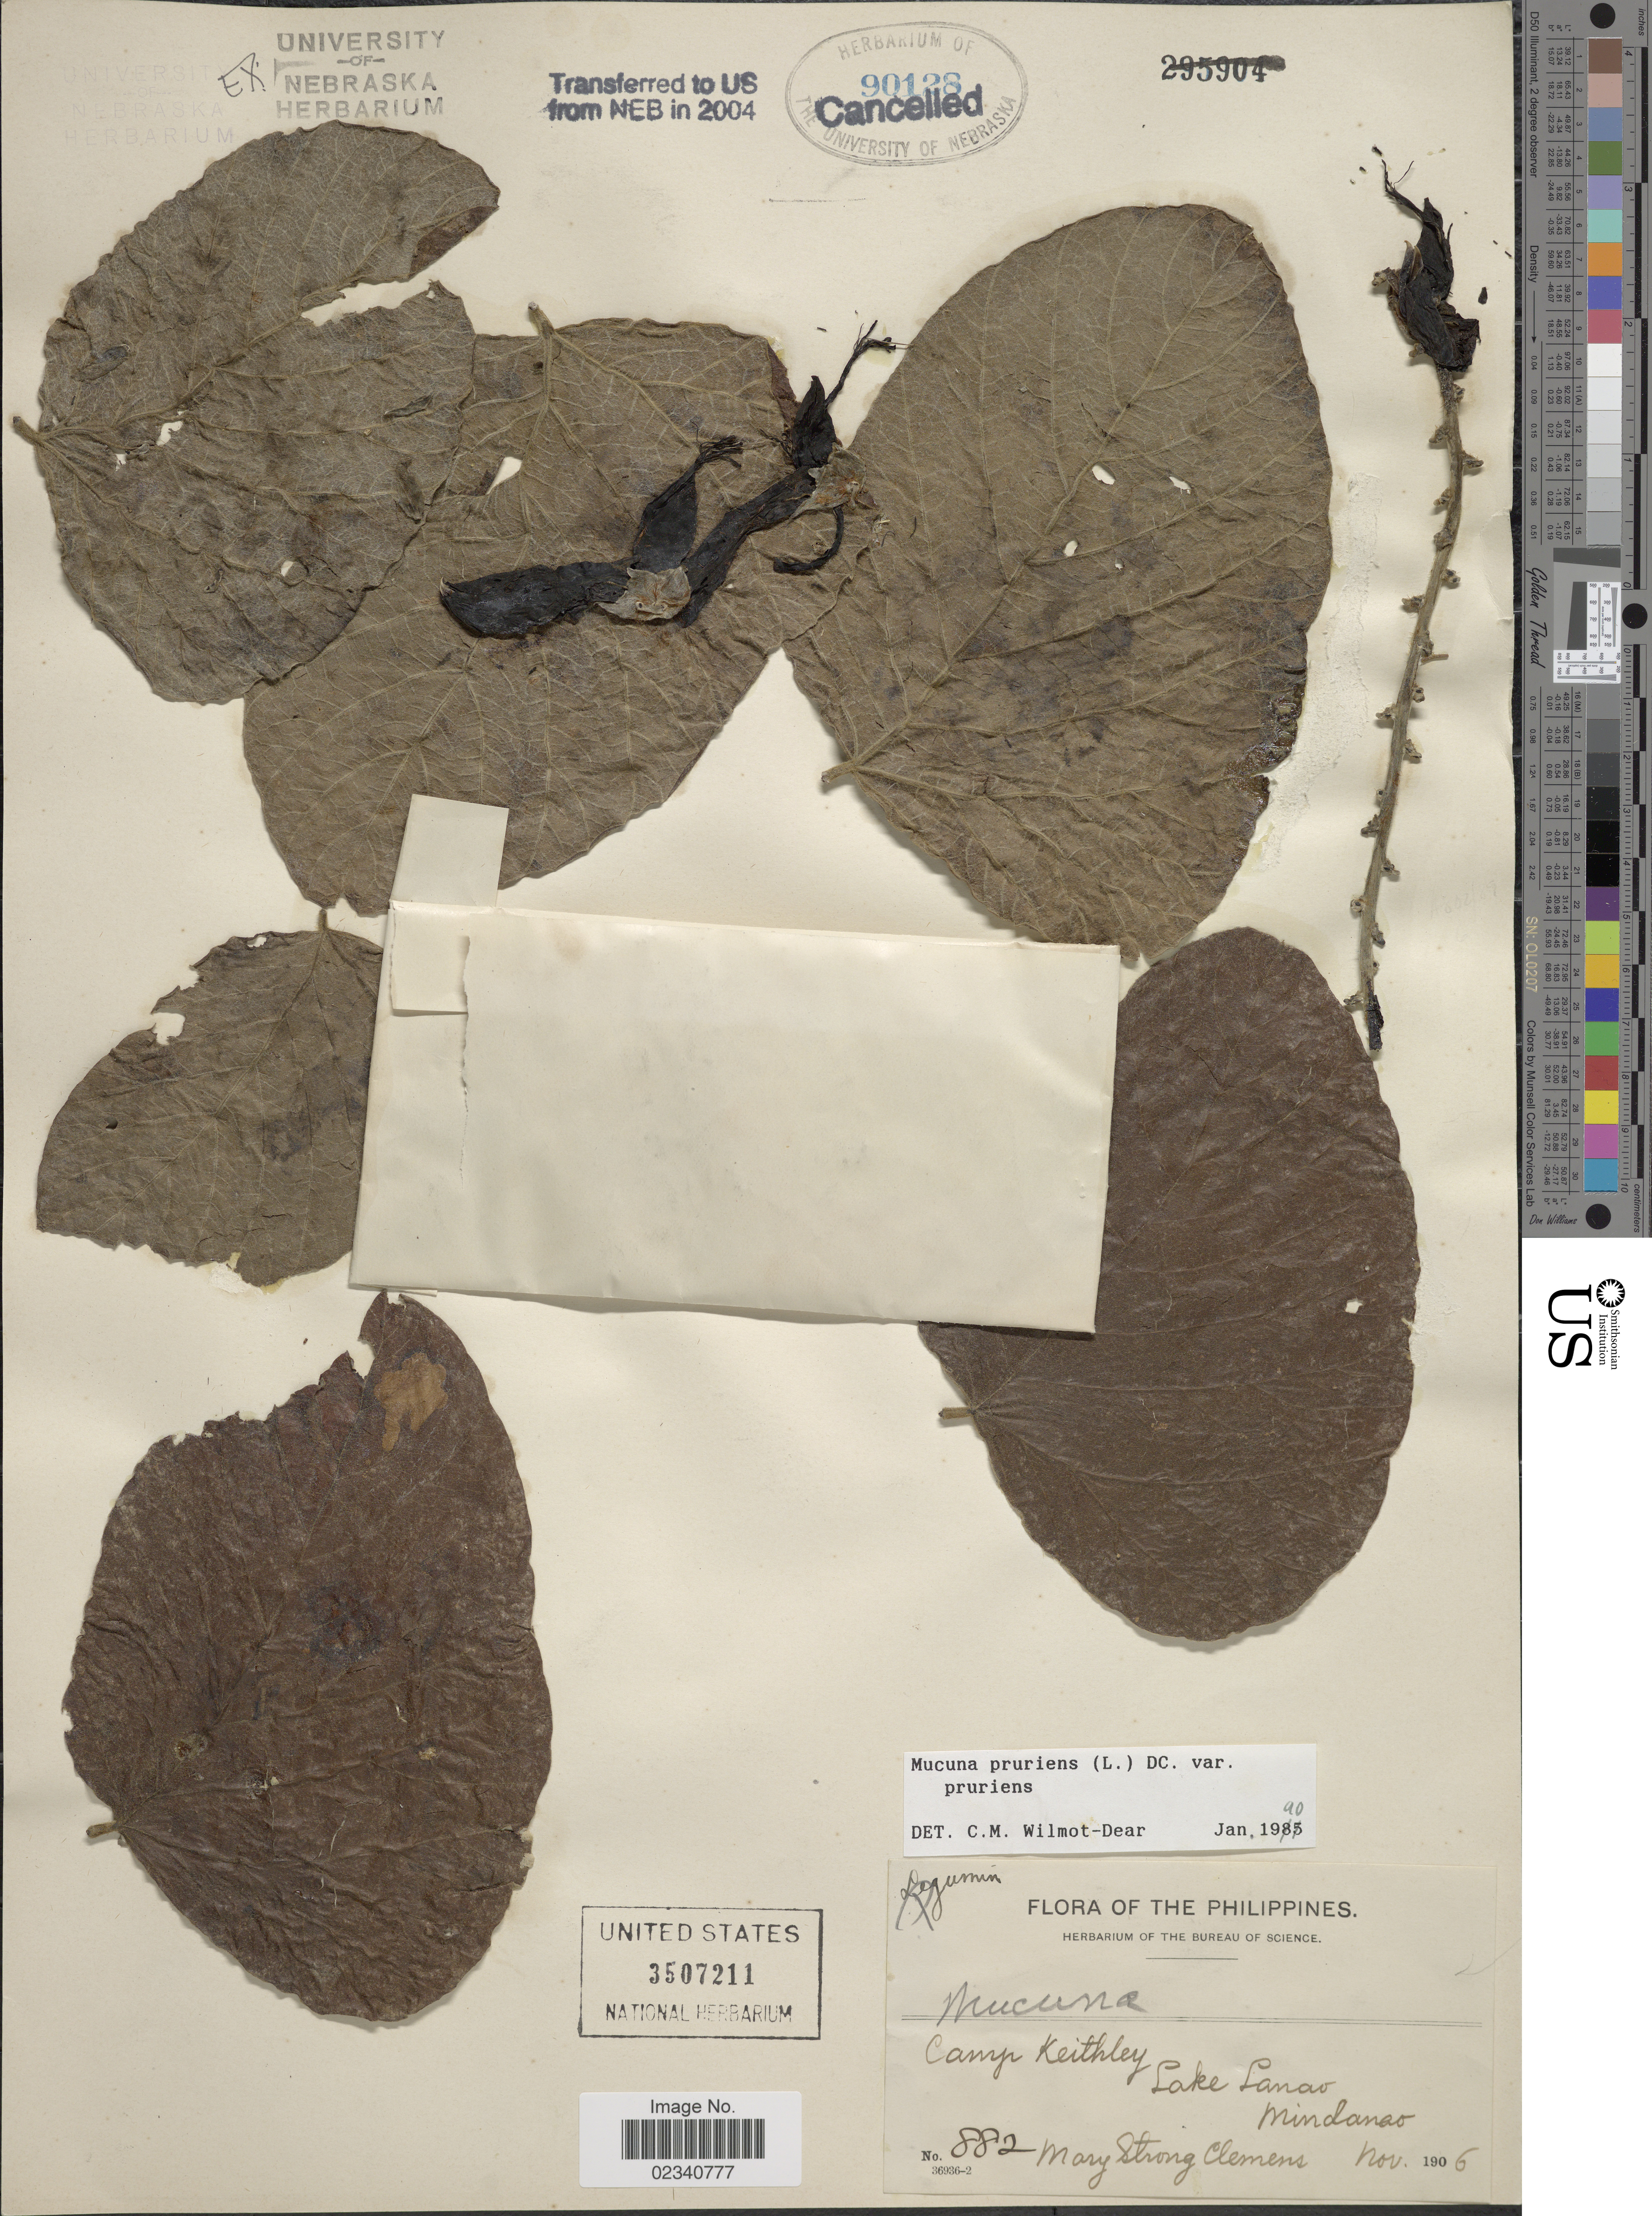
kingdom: Plantae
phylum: Tracheophyta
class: Magnoliopsida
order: Fabales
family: Fabaceae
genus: Mucuna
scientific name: Mucuna pruriens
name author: (L.) DC.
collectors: M. S. Clemens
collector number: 882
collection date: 1906-11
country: Philippines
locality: Camp Keithley, Lake Lamao Mindanao.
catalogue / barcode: US 3507211